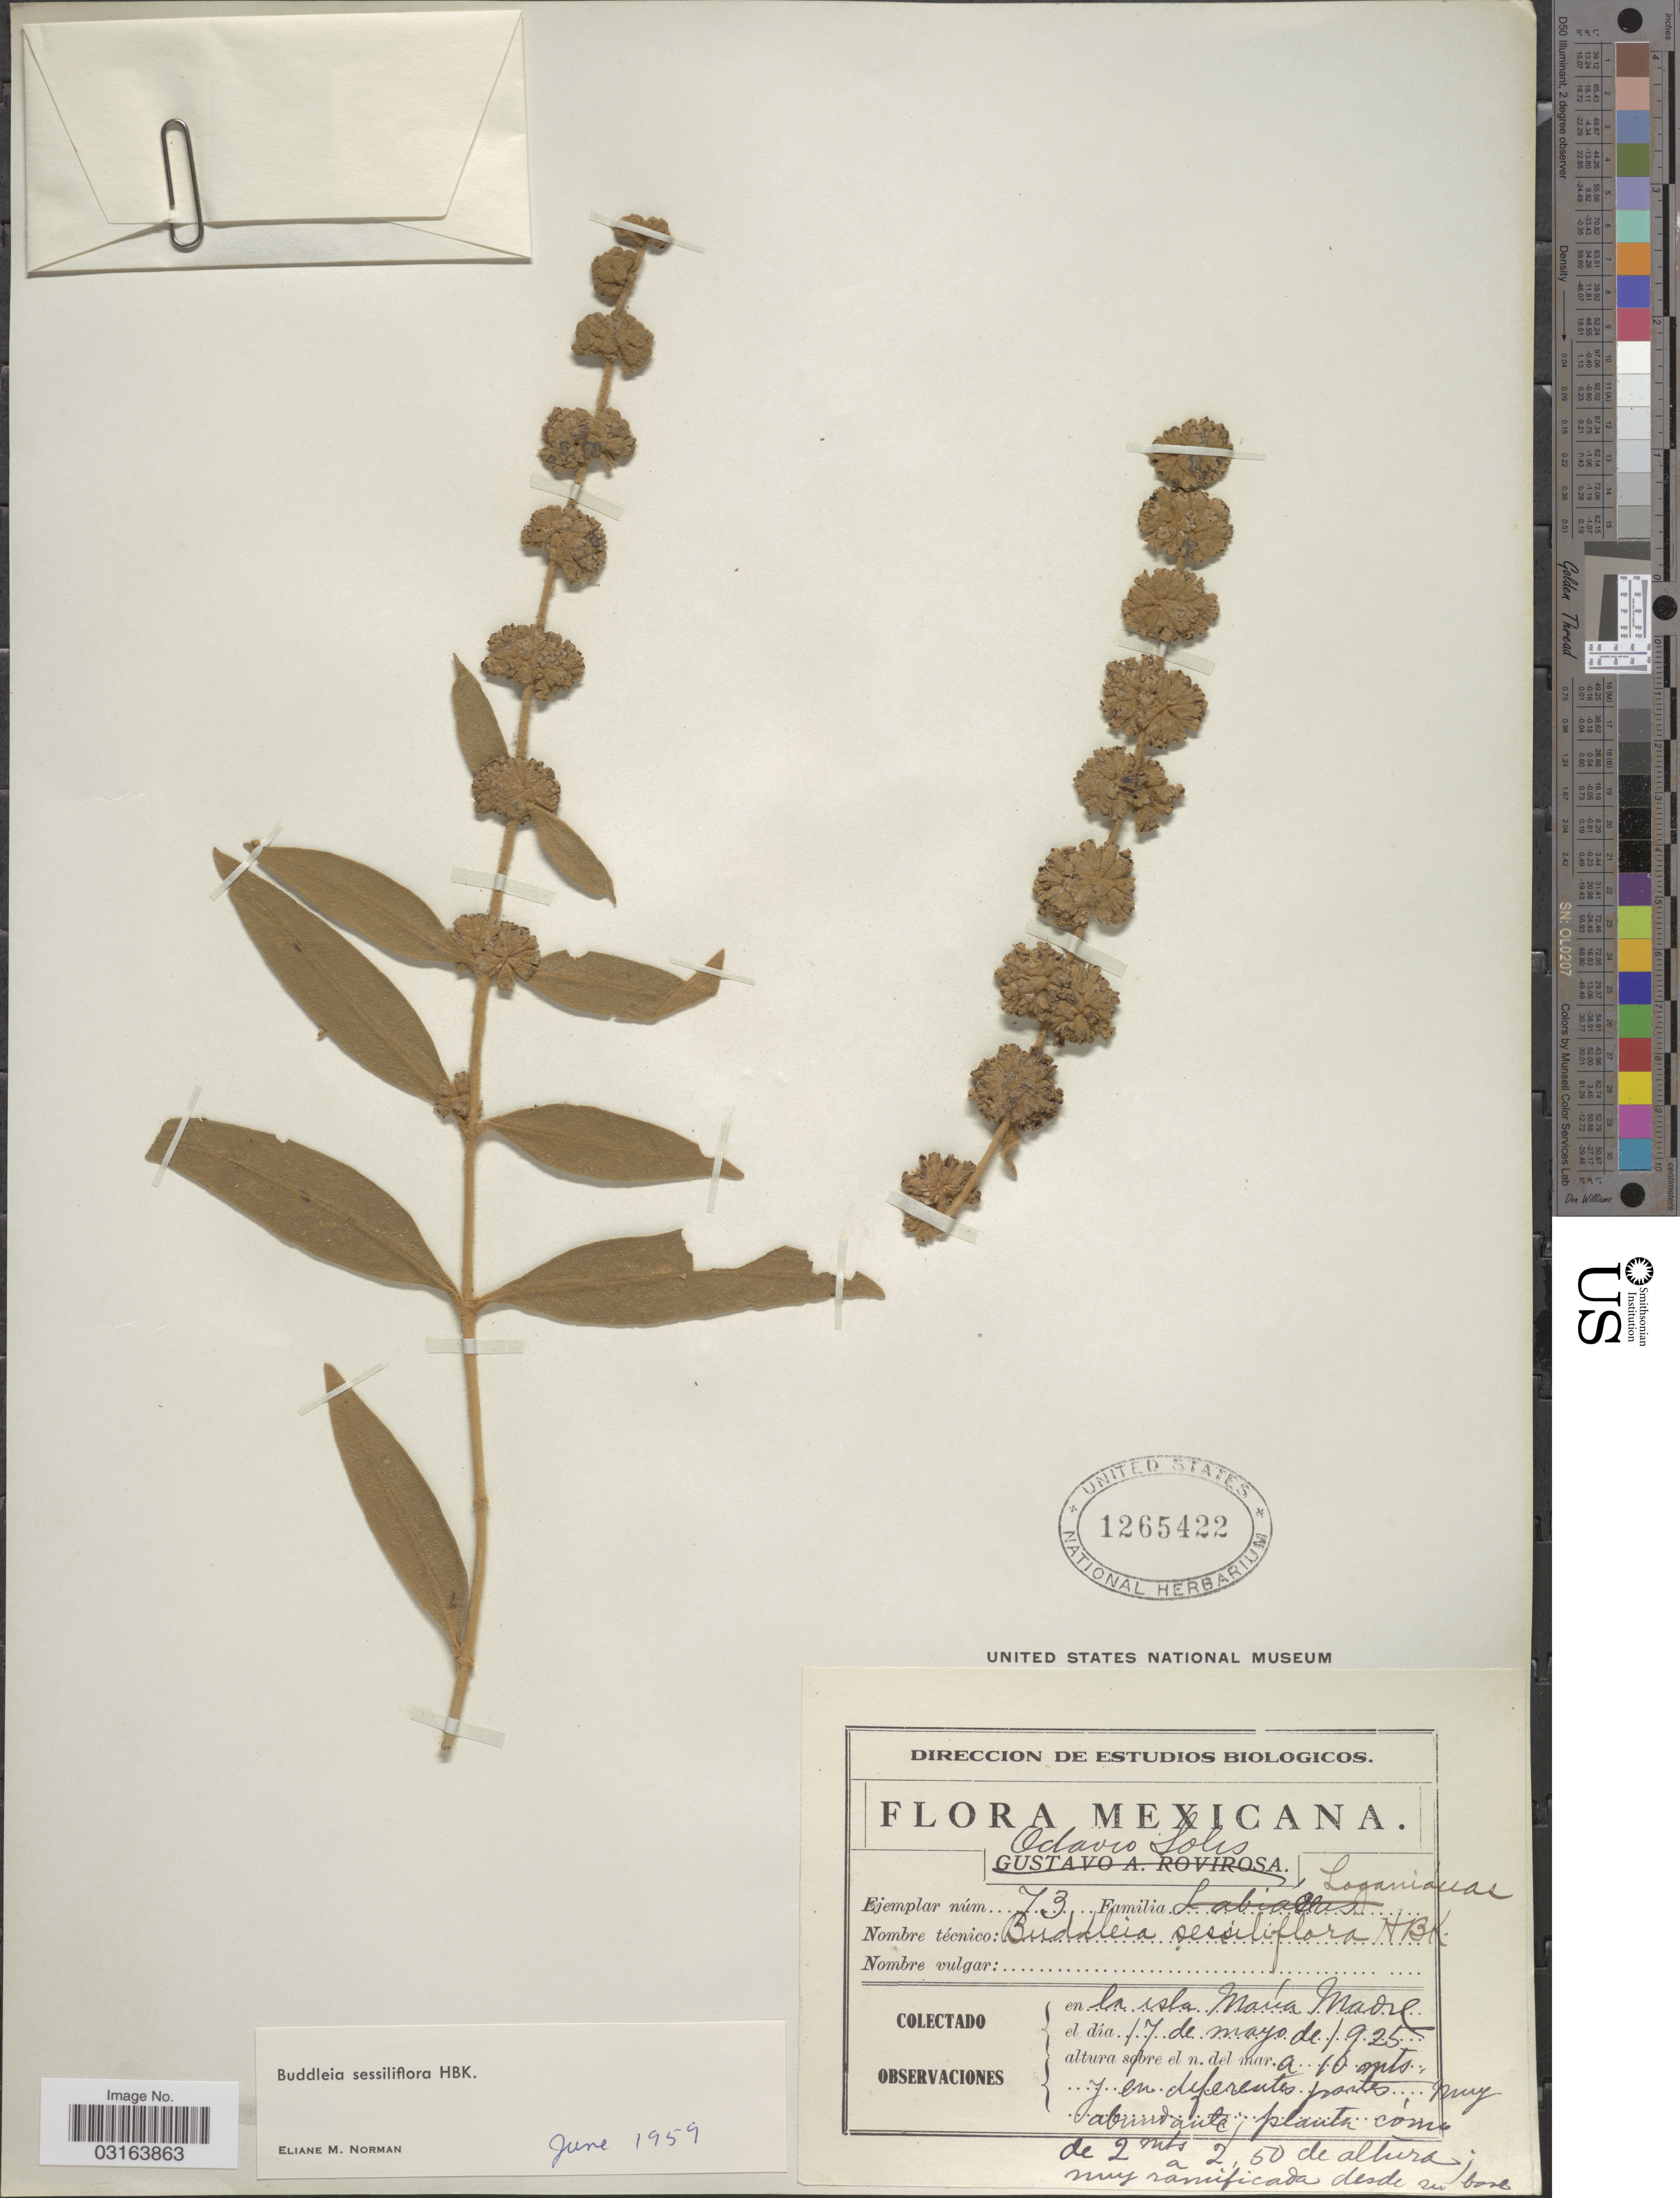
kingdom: Plantae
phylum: Tracheophyta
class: Magnoliopsida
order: Lamiales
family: Scrophulariaceae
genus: Buddleja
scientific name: Buddleja sessiliflora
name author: Kunth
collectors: O. Solis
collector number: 73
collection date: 1925-05-17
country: Mexico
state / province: Nayarit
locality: En la Isla María Madre.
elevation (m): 10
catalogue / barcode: US 1265422